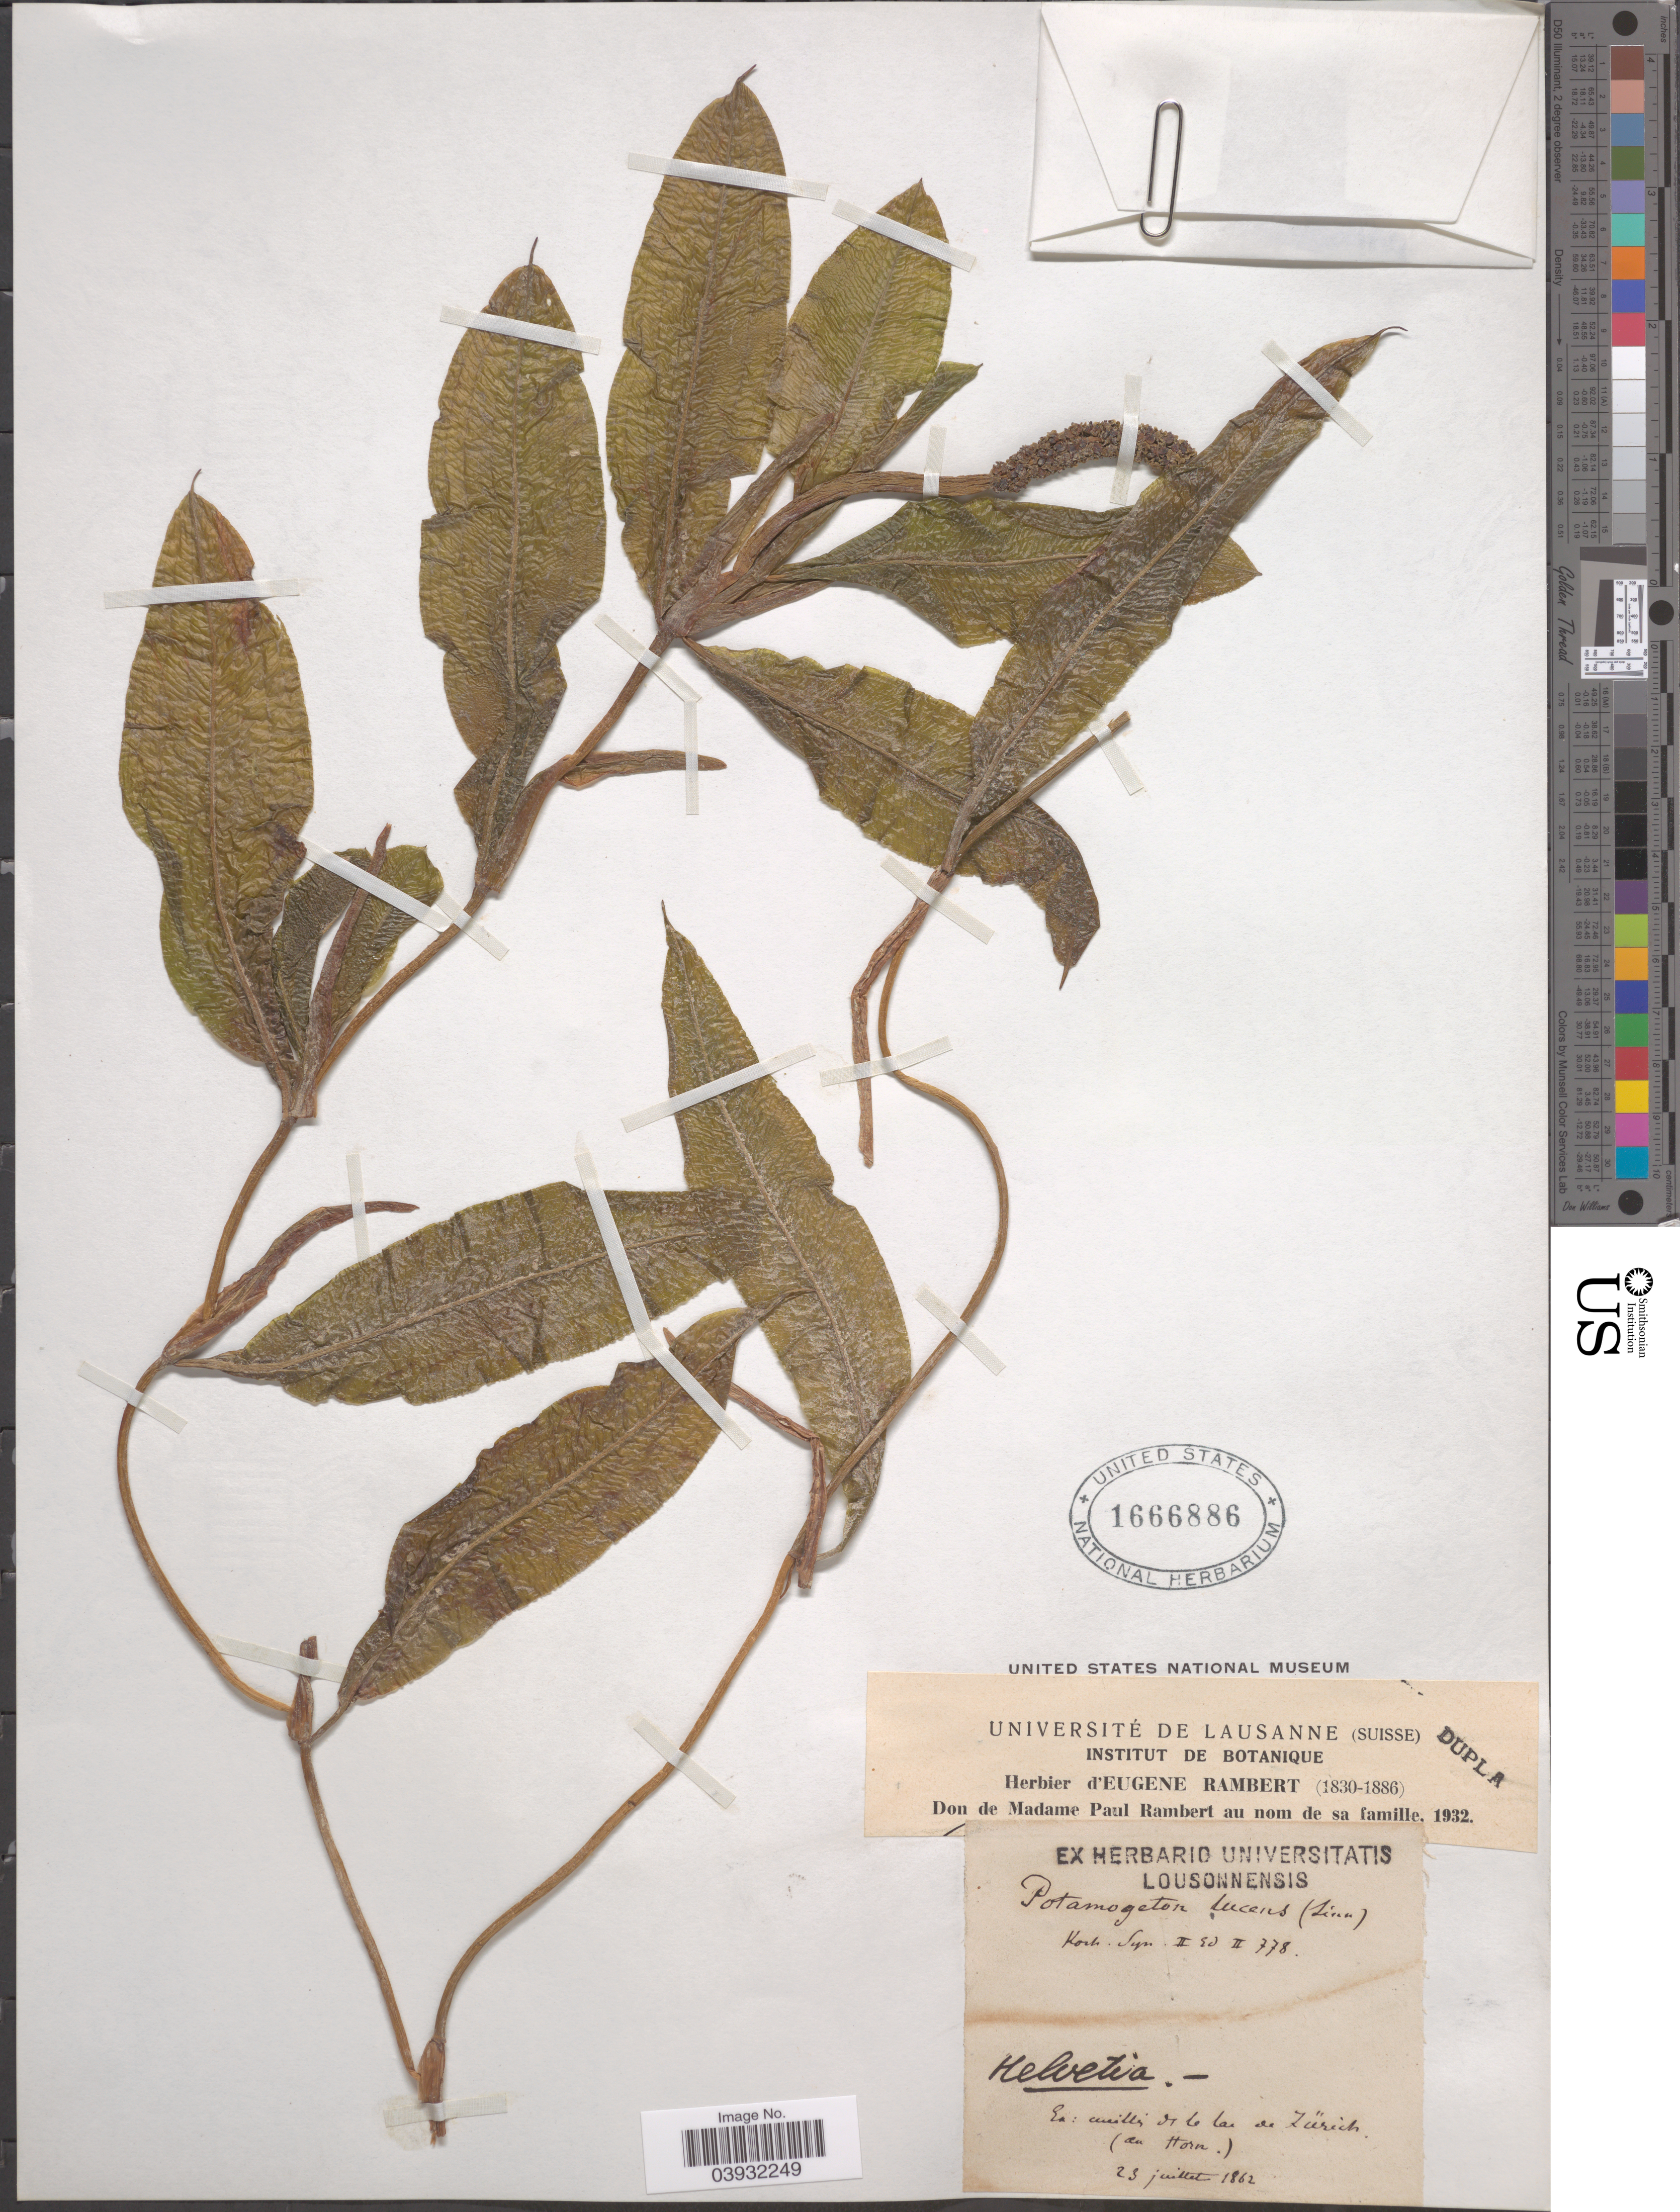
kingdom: Plantae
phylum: Tracheophyta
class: Liliopsida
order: Alismatales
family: Potamogetonaceae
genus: Potamogeton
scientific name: Potamogeton lucens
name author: L.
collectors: ex herb. d'Eugene Rambert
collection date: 1862-07-23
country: Switzerland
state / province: Zürich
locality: lac de Zürich. (du Horn).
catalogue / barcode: US 1666886